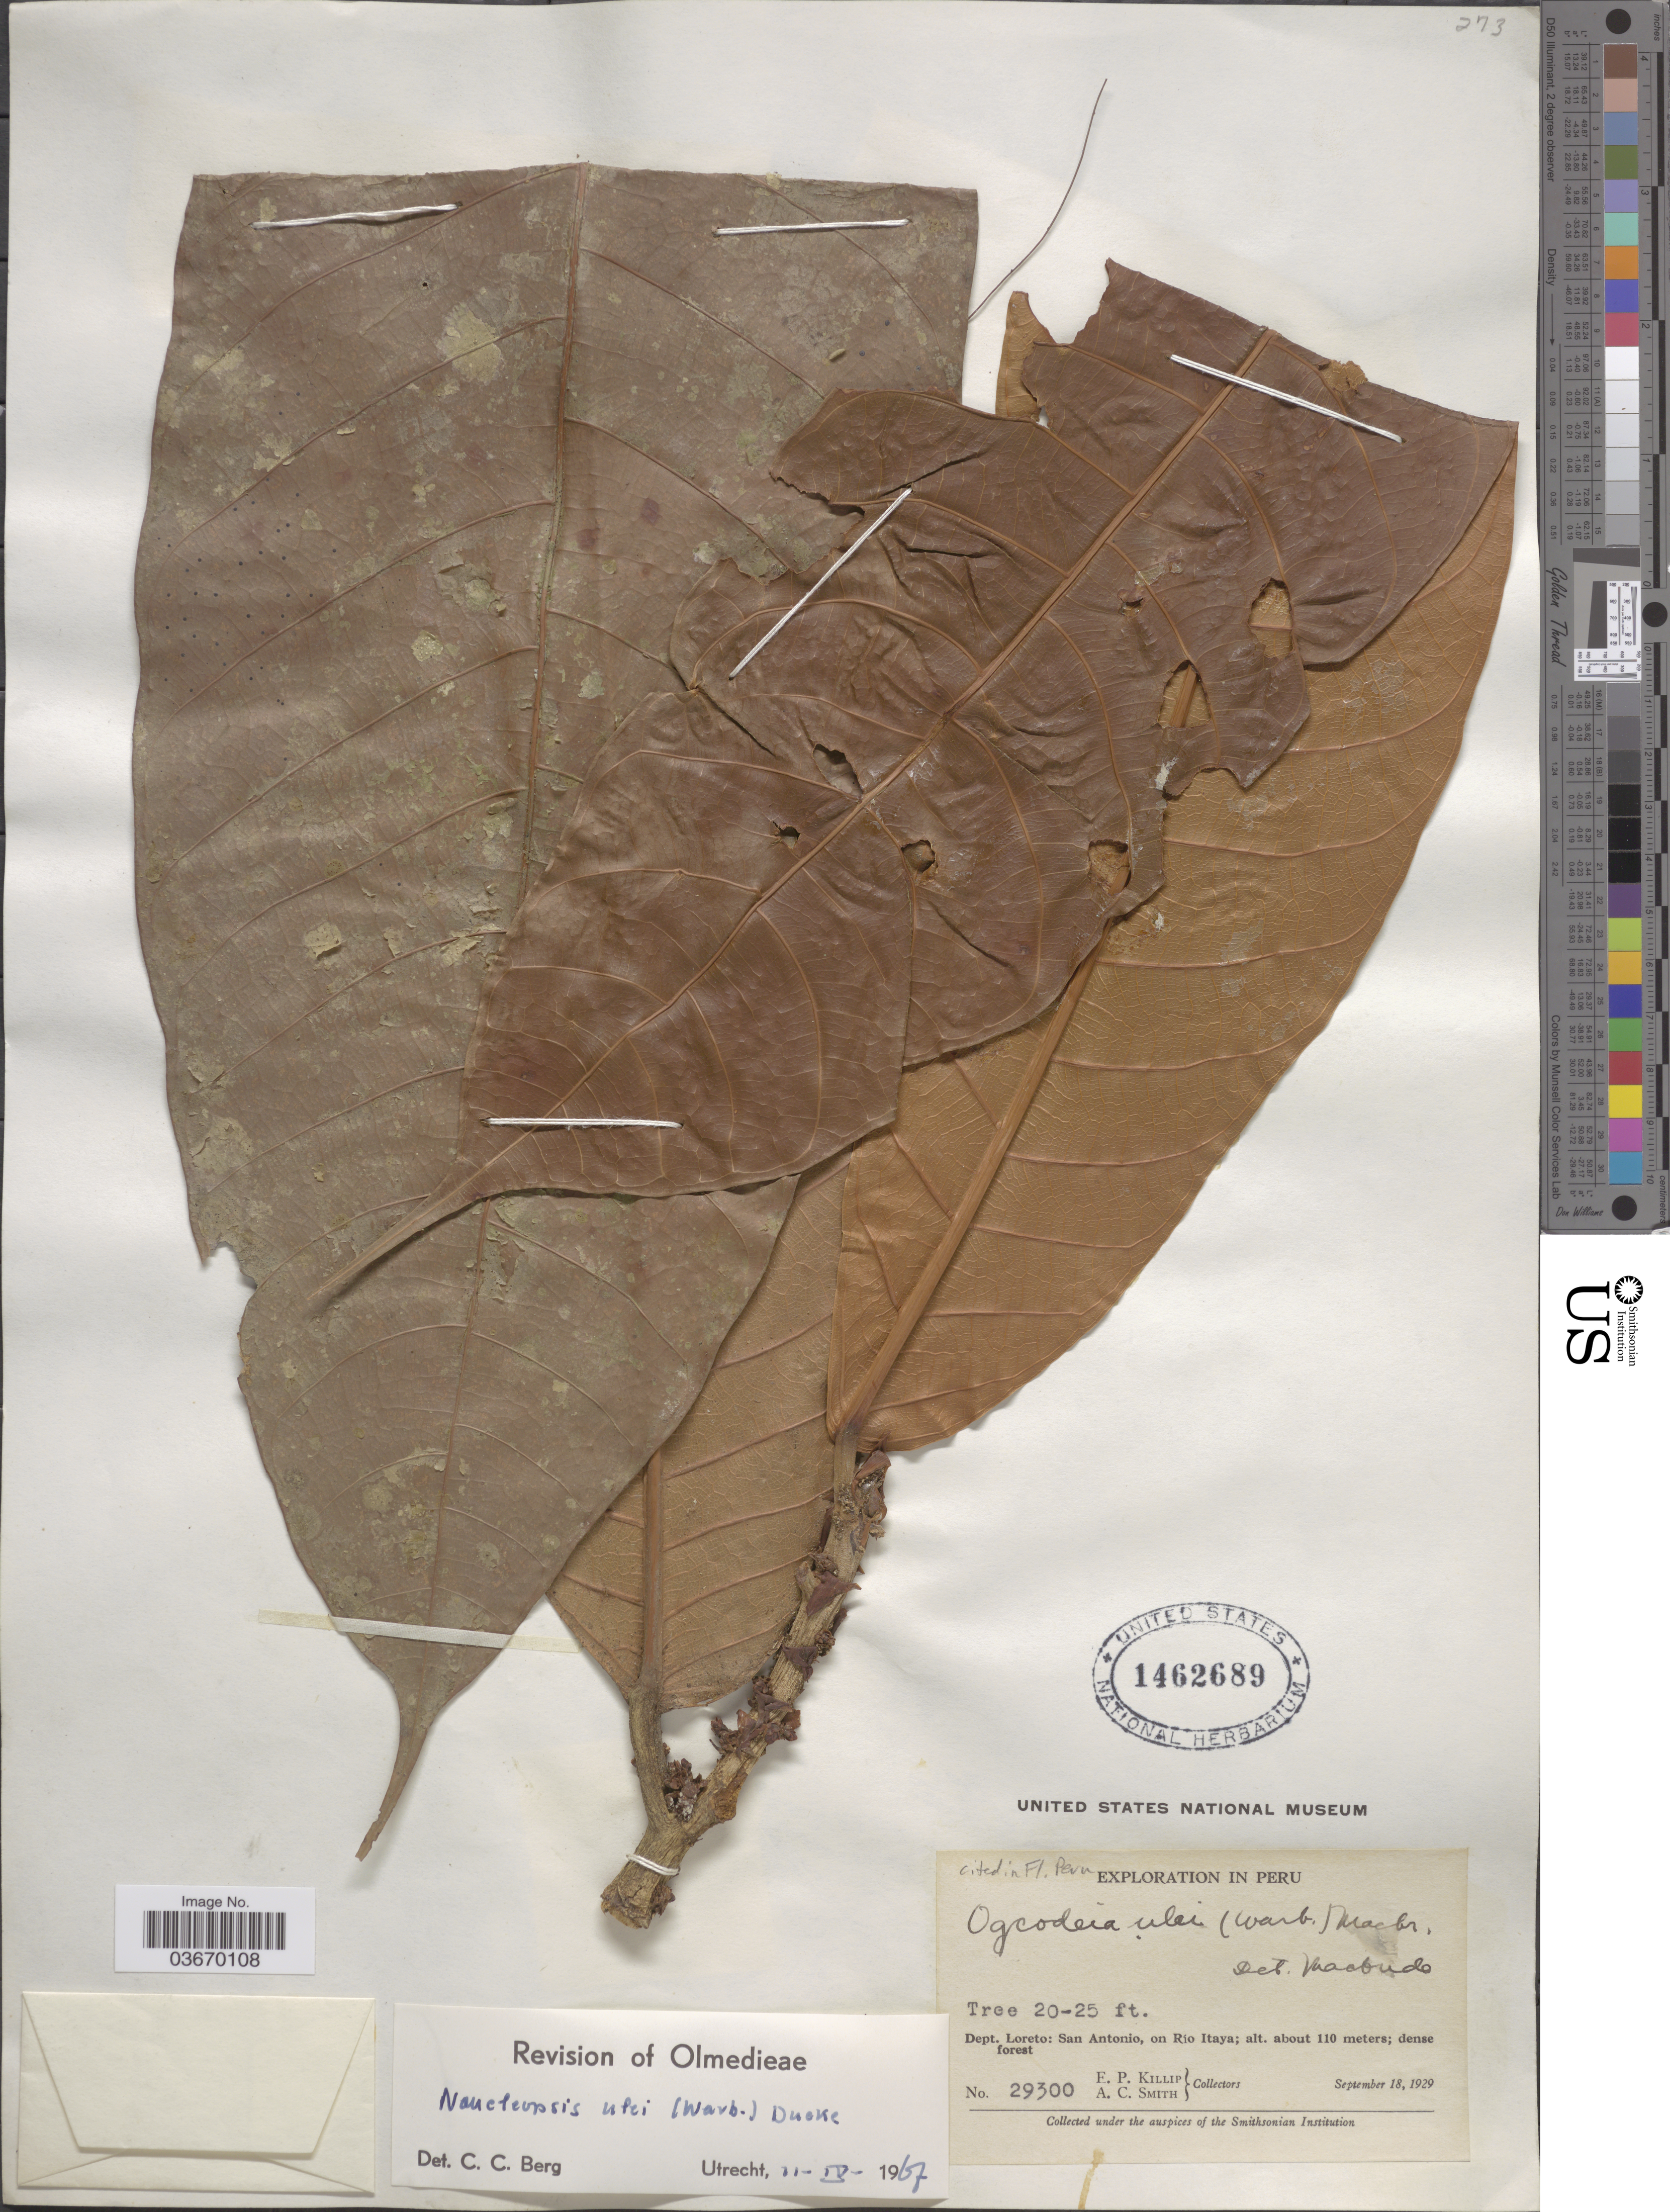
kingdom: Plantae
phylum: Tracheophyta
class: Magnoliopsida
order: Rosales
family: Moraceae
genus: Naucleopsis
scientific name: Naucleopsis ulei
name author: (Warb.) Ducke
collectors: E. P. Killip & A. C. Smith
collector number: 29300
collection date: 1929-09-18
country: Peru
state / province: Loreto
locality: Dept. Loreto: San Antonio, on Río Itaya.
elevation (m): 110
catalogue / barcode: US 1462689